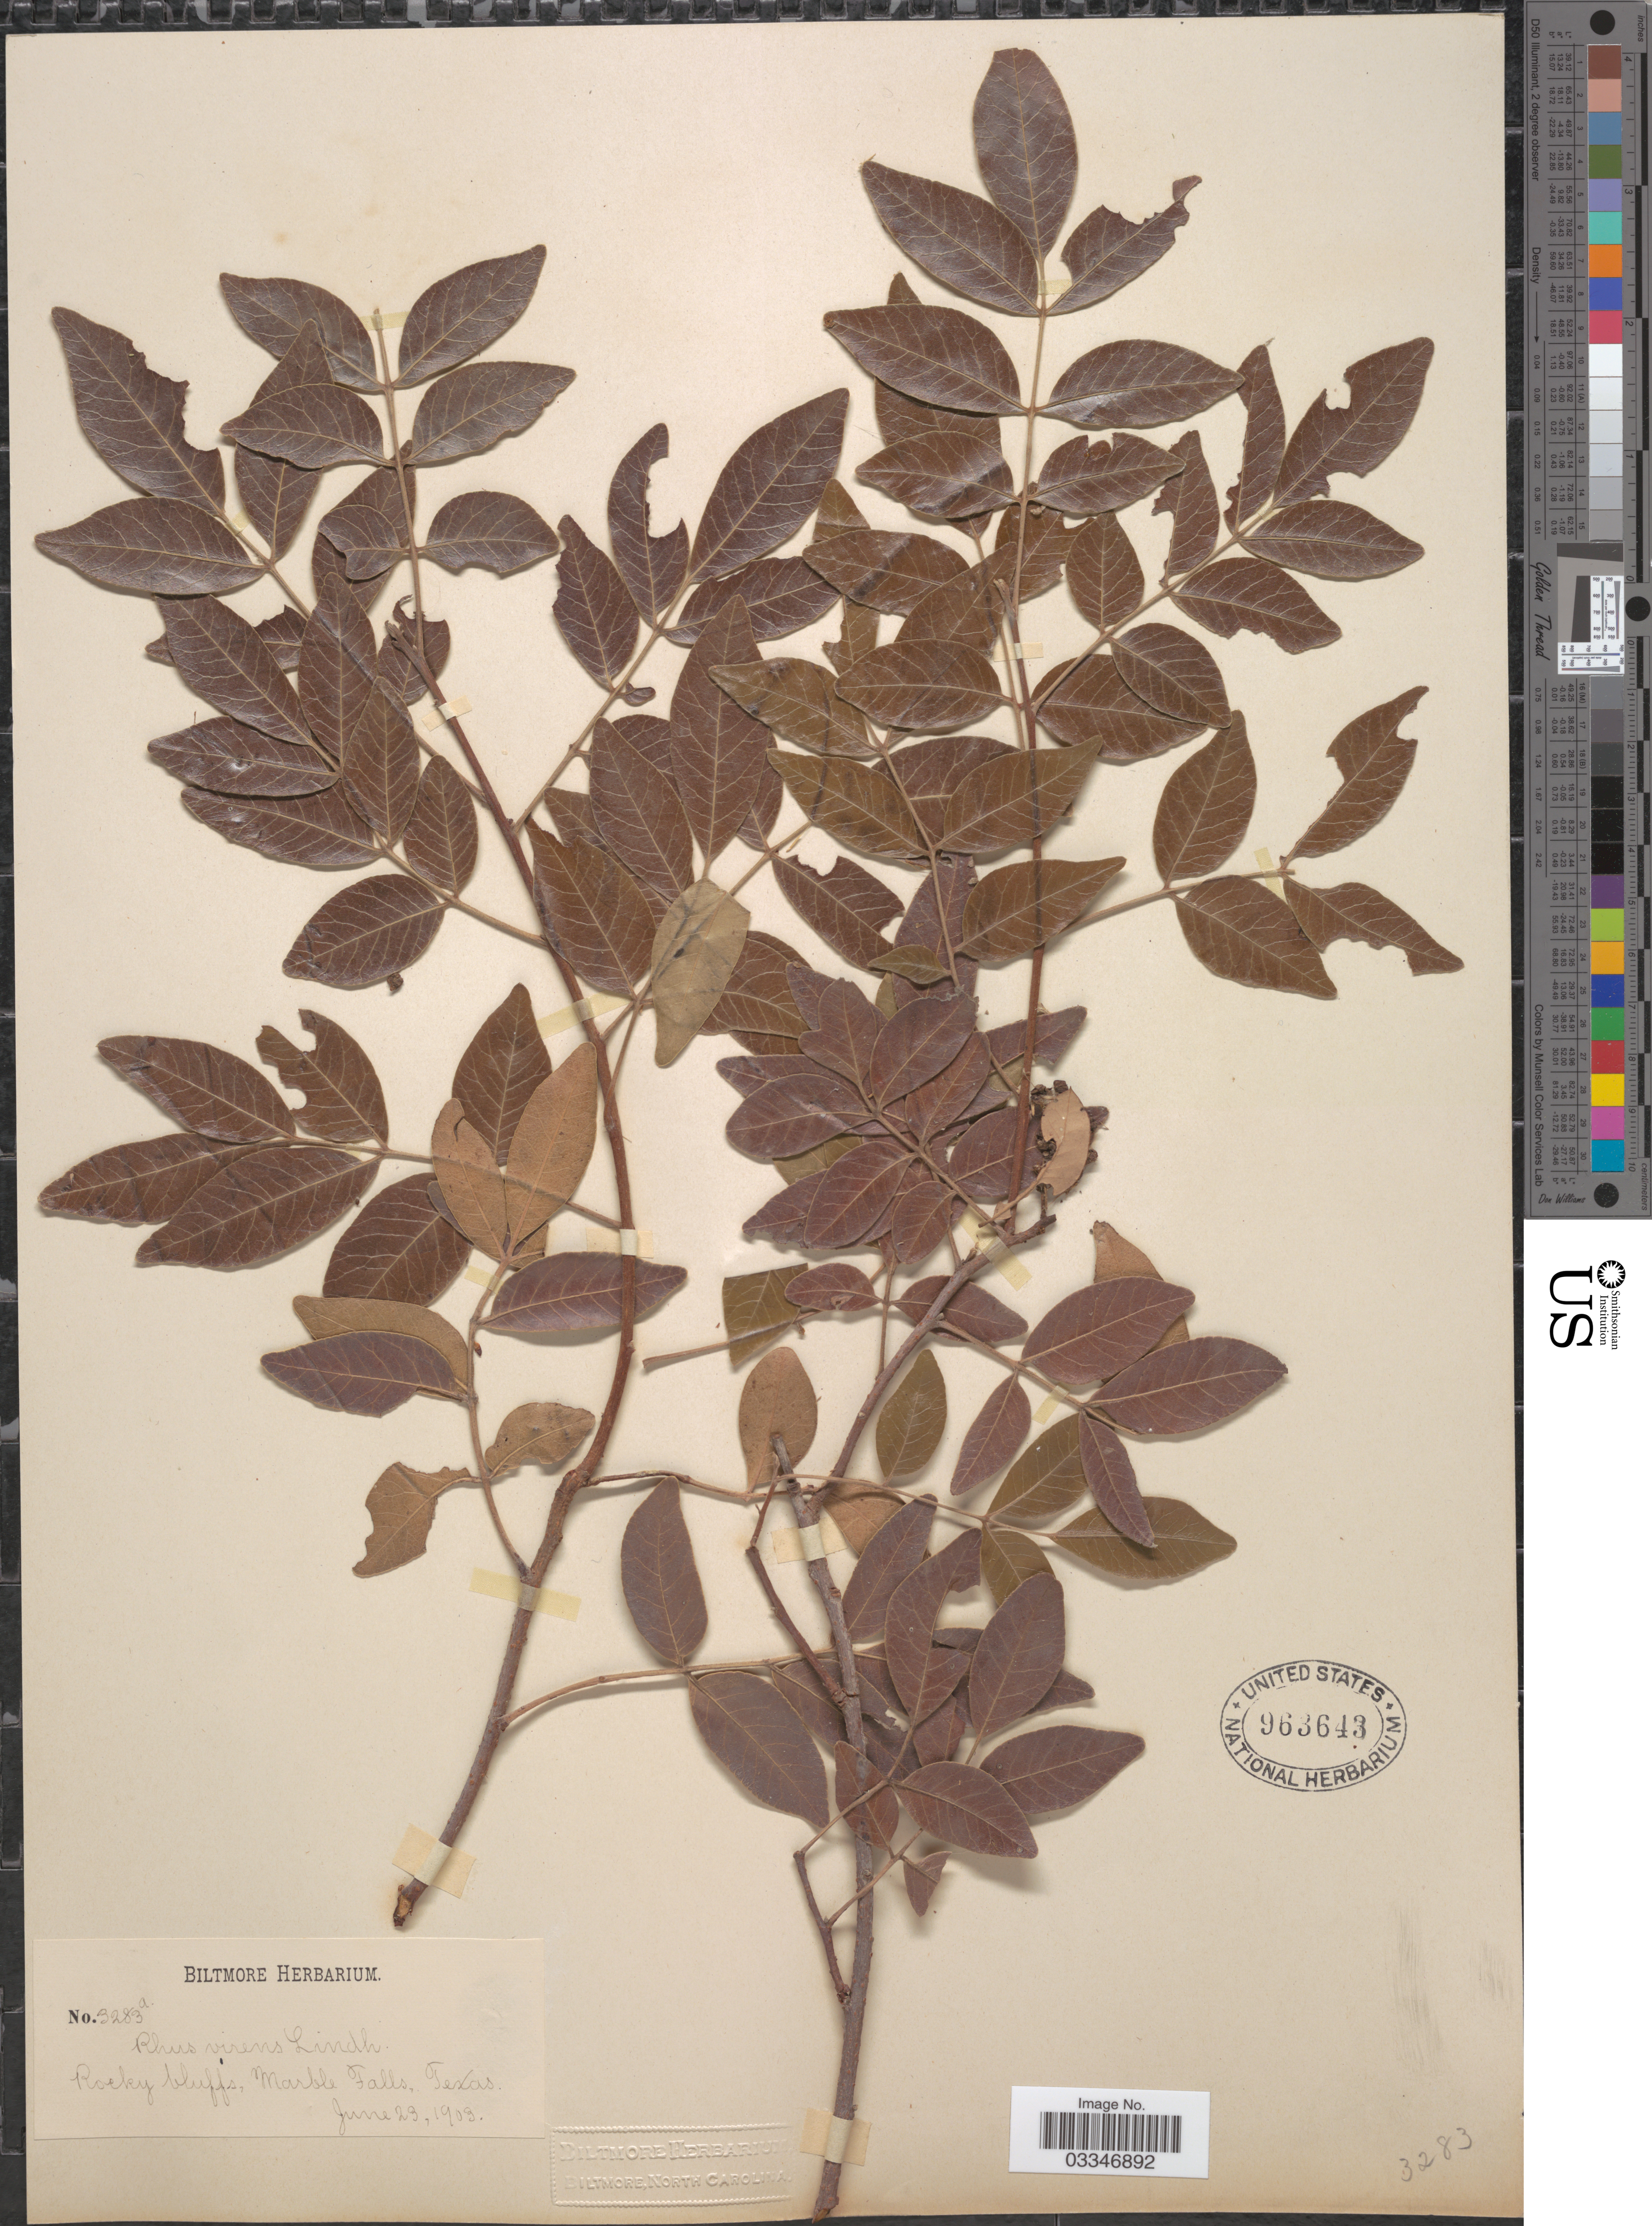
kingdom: Plantae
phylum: Tracheophyta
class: Magnoliopsida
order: Sapindales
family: Anacardiaceae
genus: Rhus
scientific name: Rhus virens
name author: Lindh. ex A. Gray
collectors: ex herb. Biltmore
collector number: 3283a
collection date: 1903-06-23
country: United States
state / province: Texas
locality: Marble Falls.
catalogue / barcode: US 963643